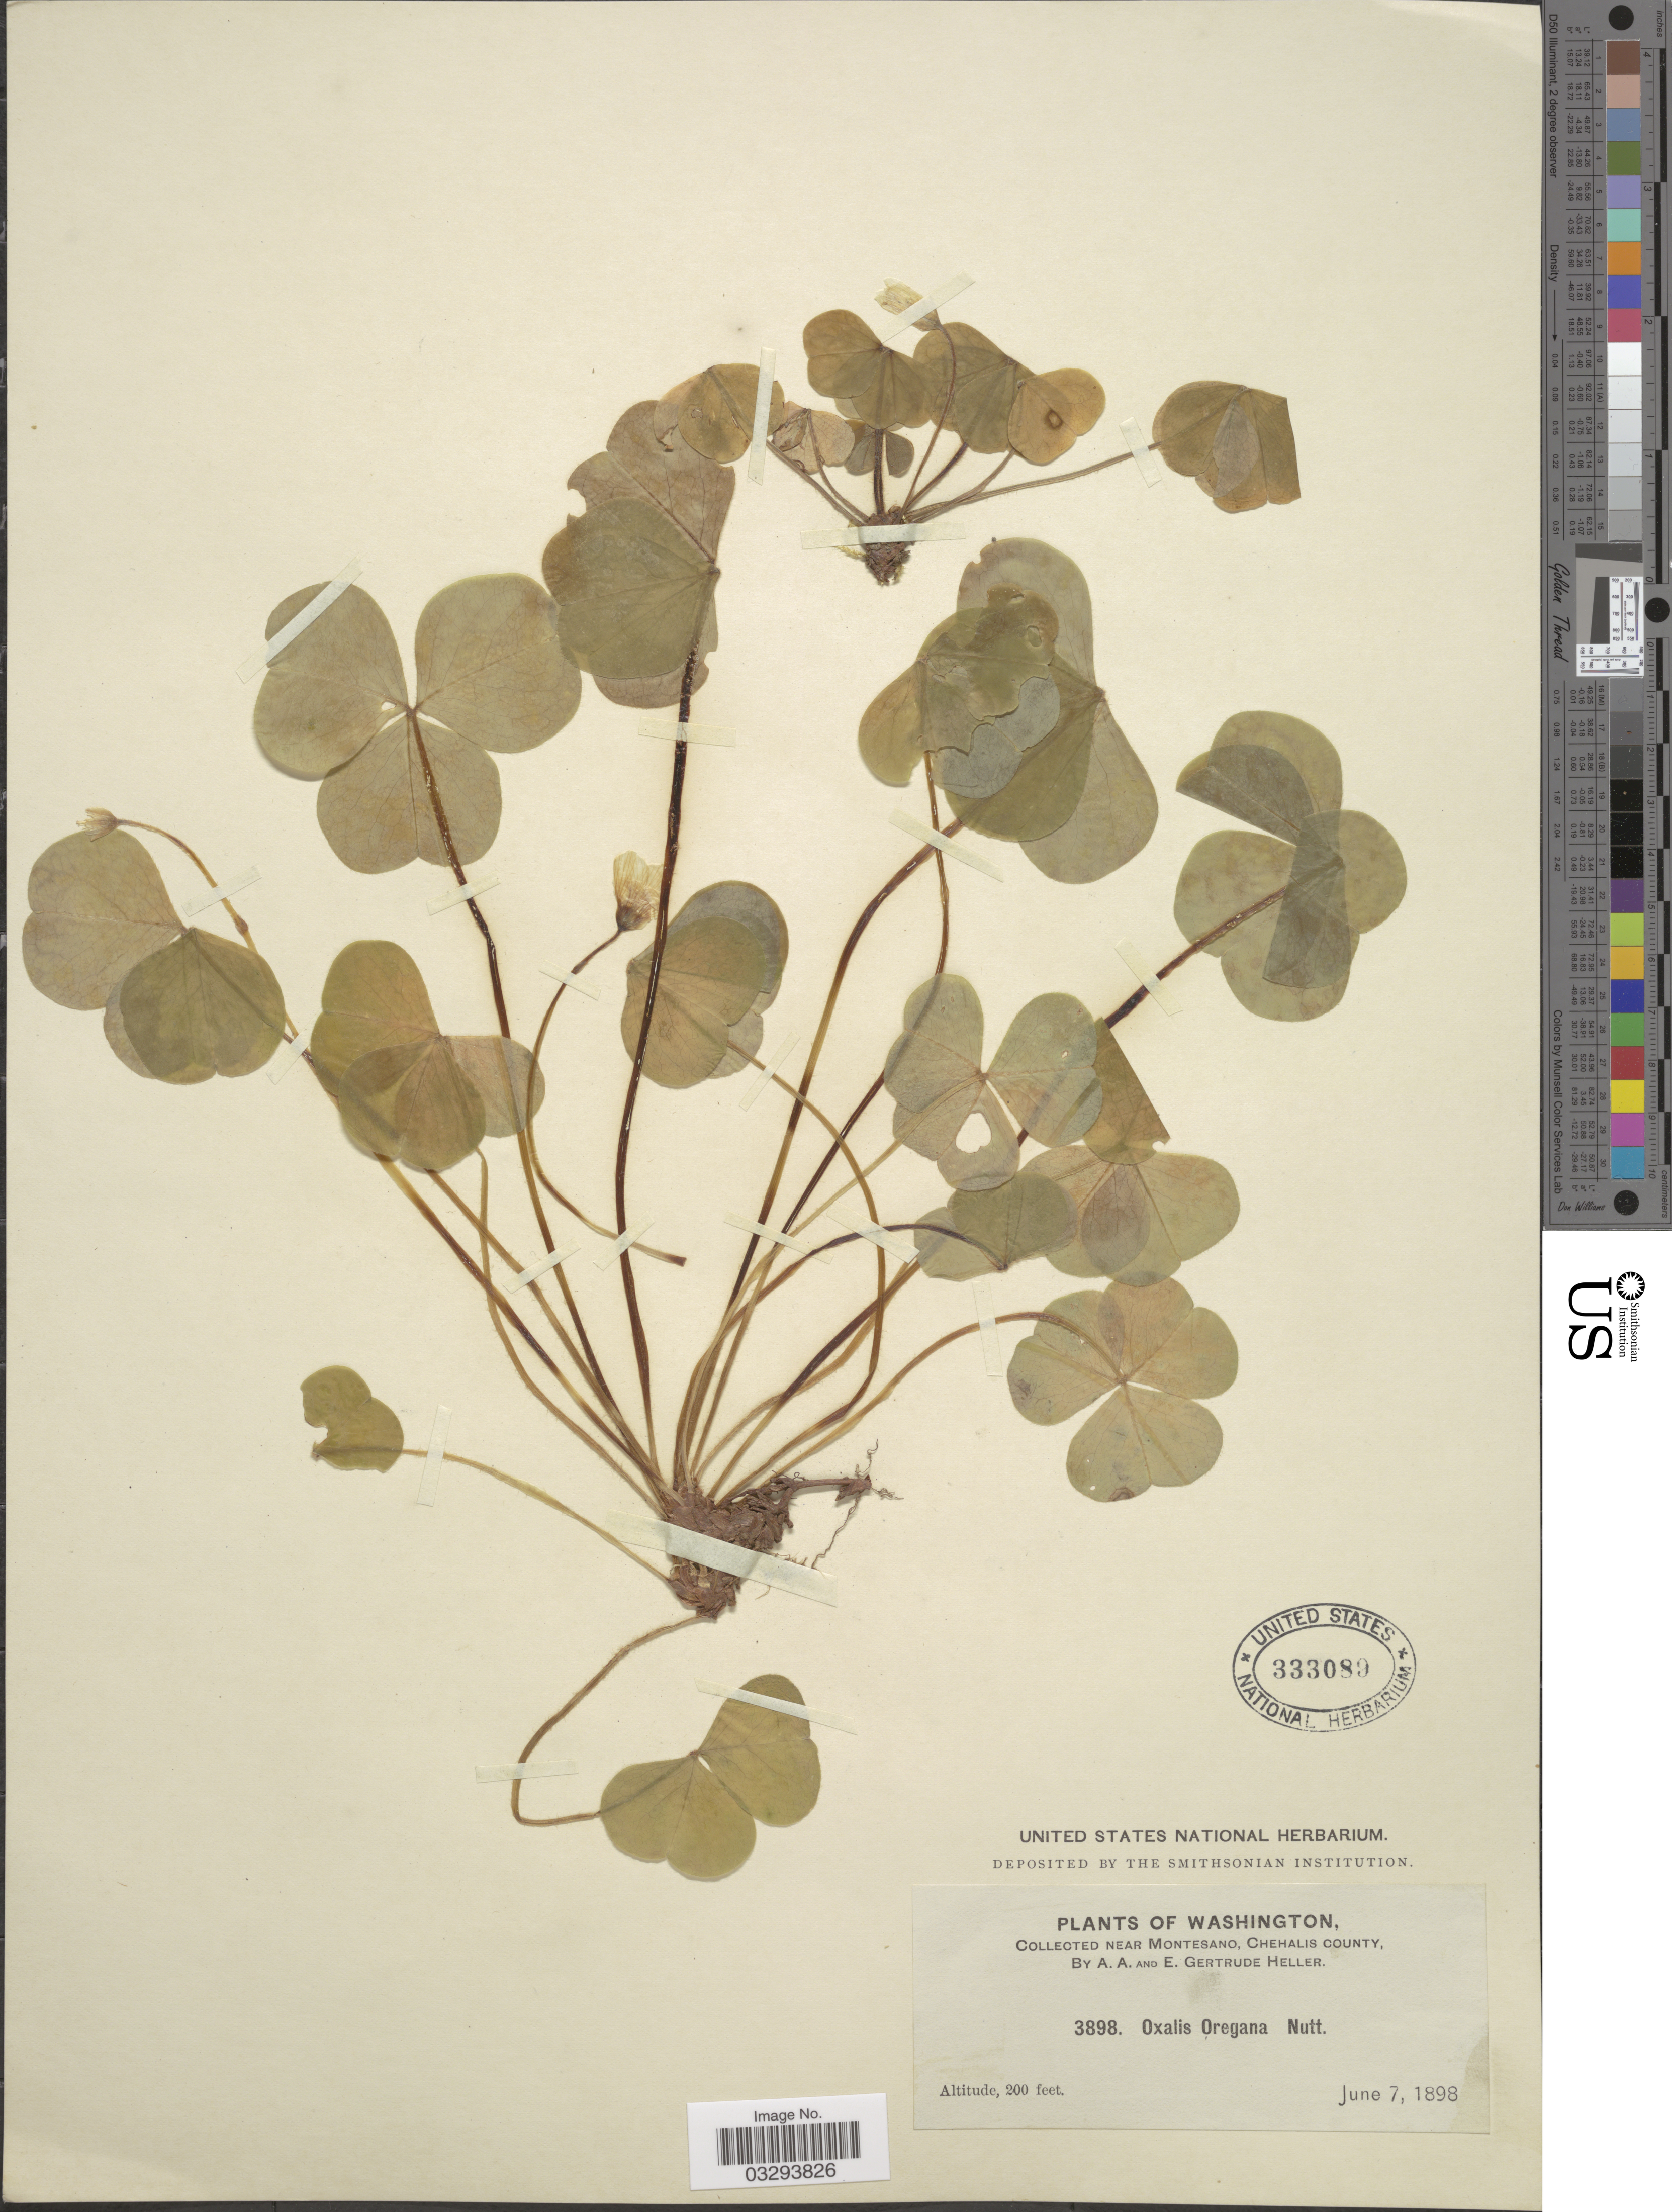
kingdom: Plantae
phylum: Tracheophyta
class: Magnoliopsida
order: Oxalidales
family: Oxalidaceae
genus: Oxalis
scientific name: Oxalis oregana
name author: Nutt.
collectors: A. A. Heller & E. G. Heller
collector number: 3898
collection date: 1898-06-07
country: United States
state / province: Washington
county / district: Grays Harbor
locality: Near Montesano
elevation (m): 61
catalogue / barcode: US 333089